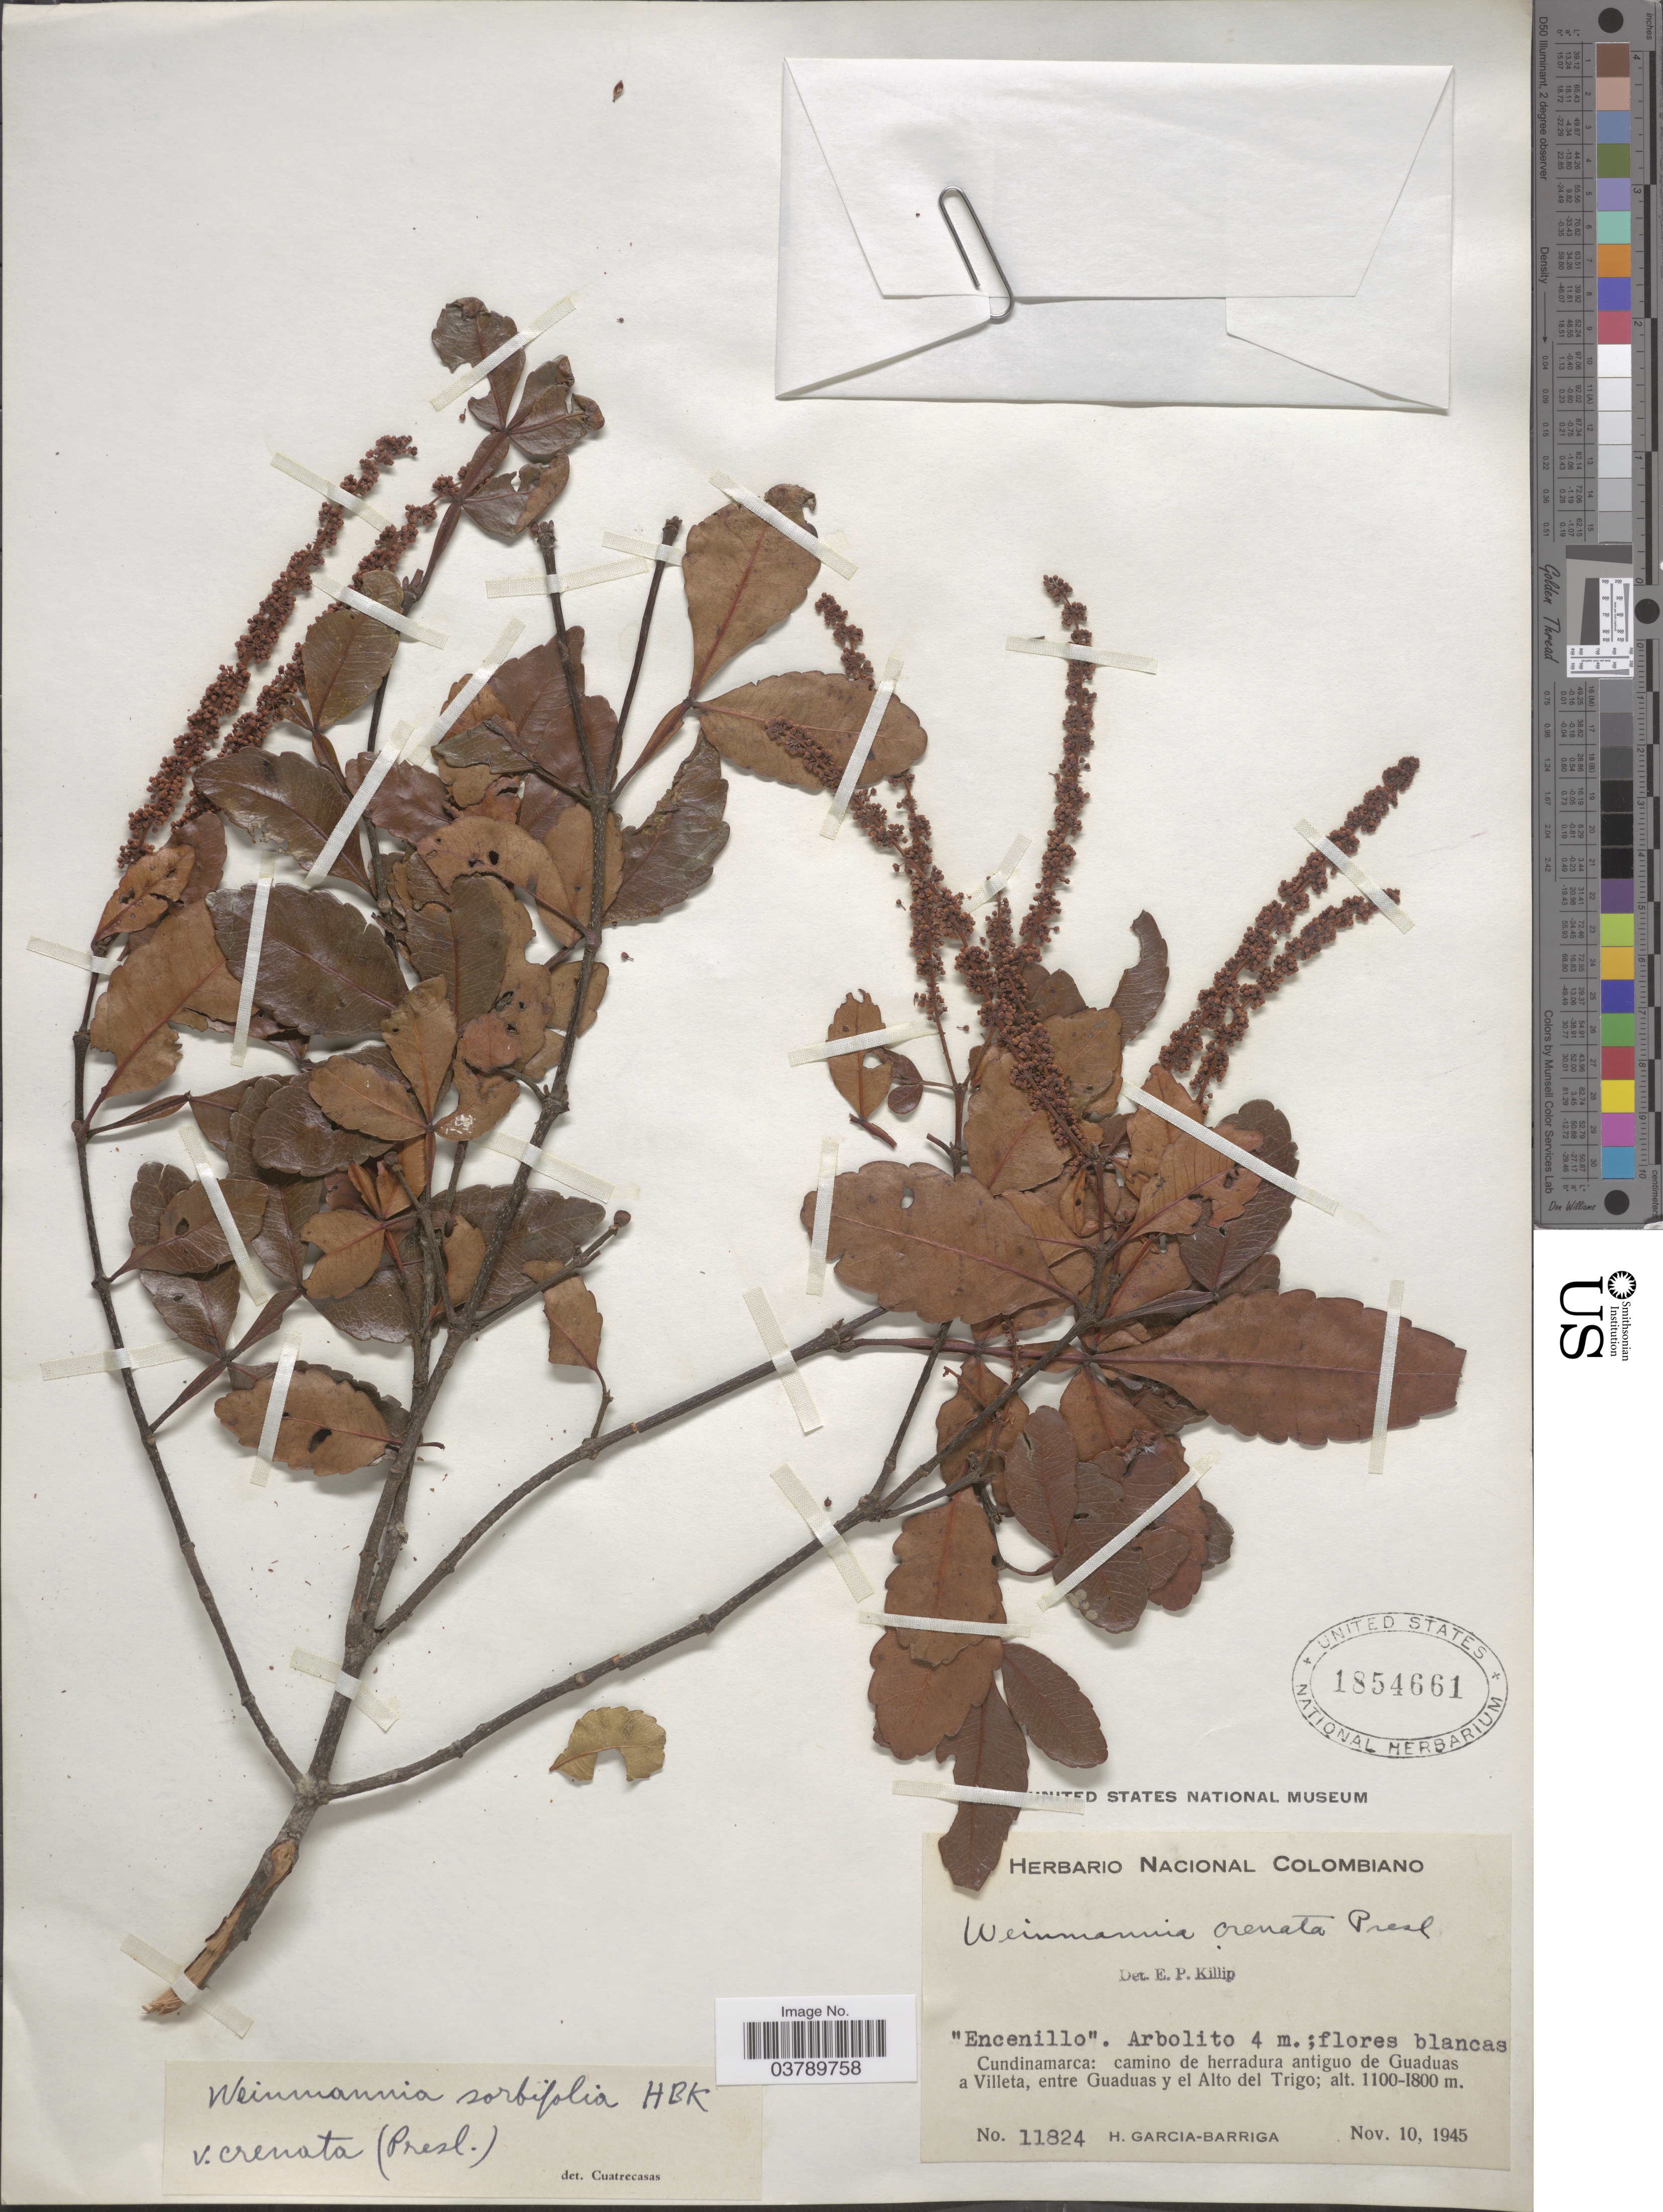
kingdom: Plantae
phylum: Tracheophyta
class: Magnoliopsida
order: Oxalidales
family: Cunoniaceae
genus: Weinmannia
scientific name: Weinmannia sorbifolia var. crenata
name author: Kunth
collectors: H. García Barriga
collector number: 11824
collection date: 1945-11-10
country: Colombia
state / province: Cundinamarca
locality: Camino de herradura antiguo de Guaduas a Villeta, entre Guaduas y el Alto del Trigo.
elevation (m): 1100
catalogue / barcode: US 1854661